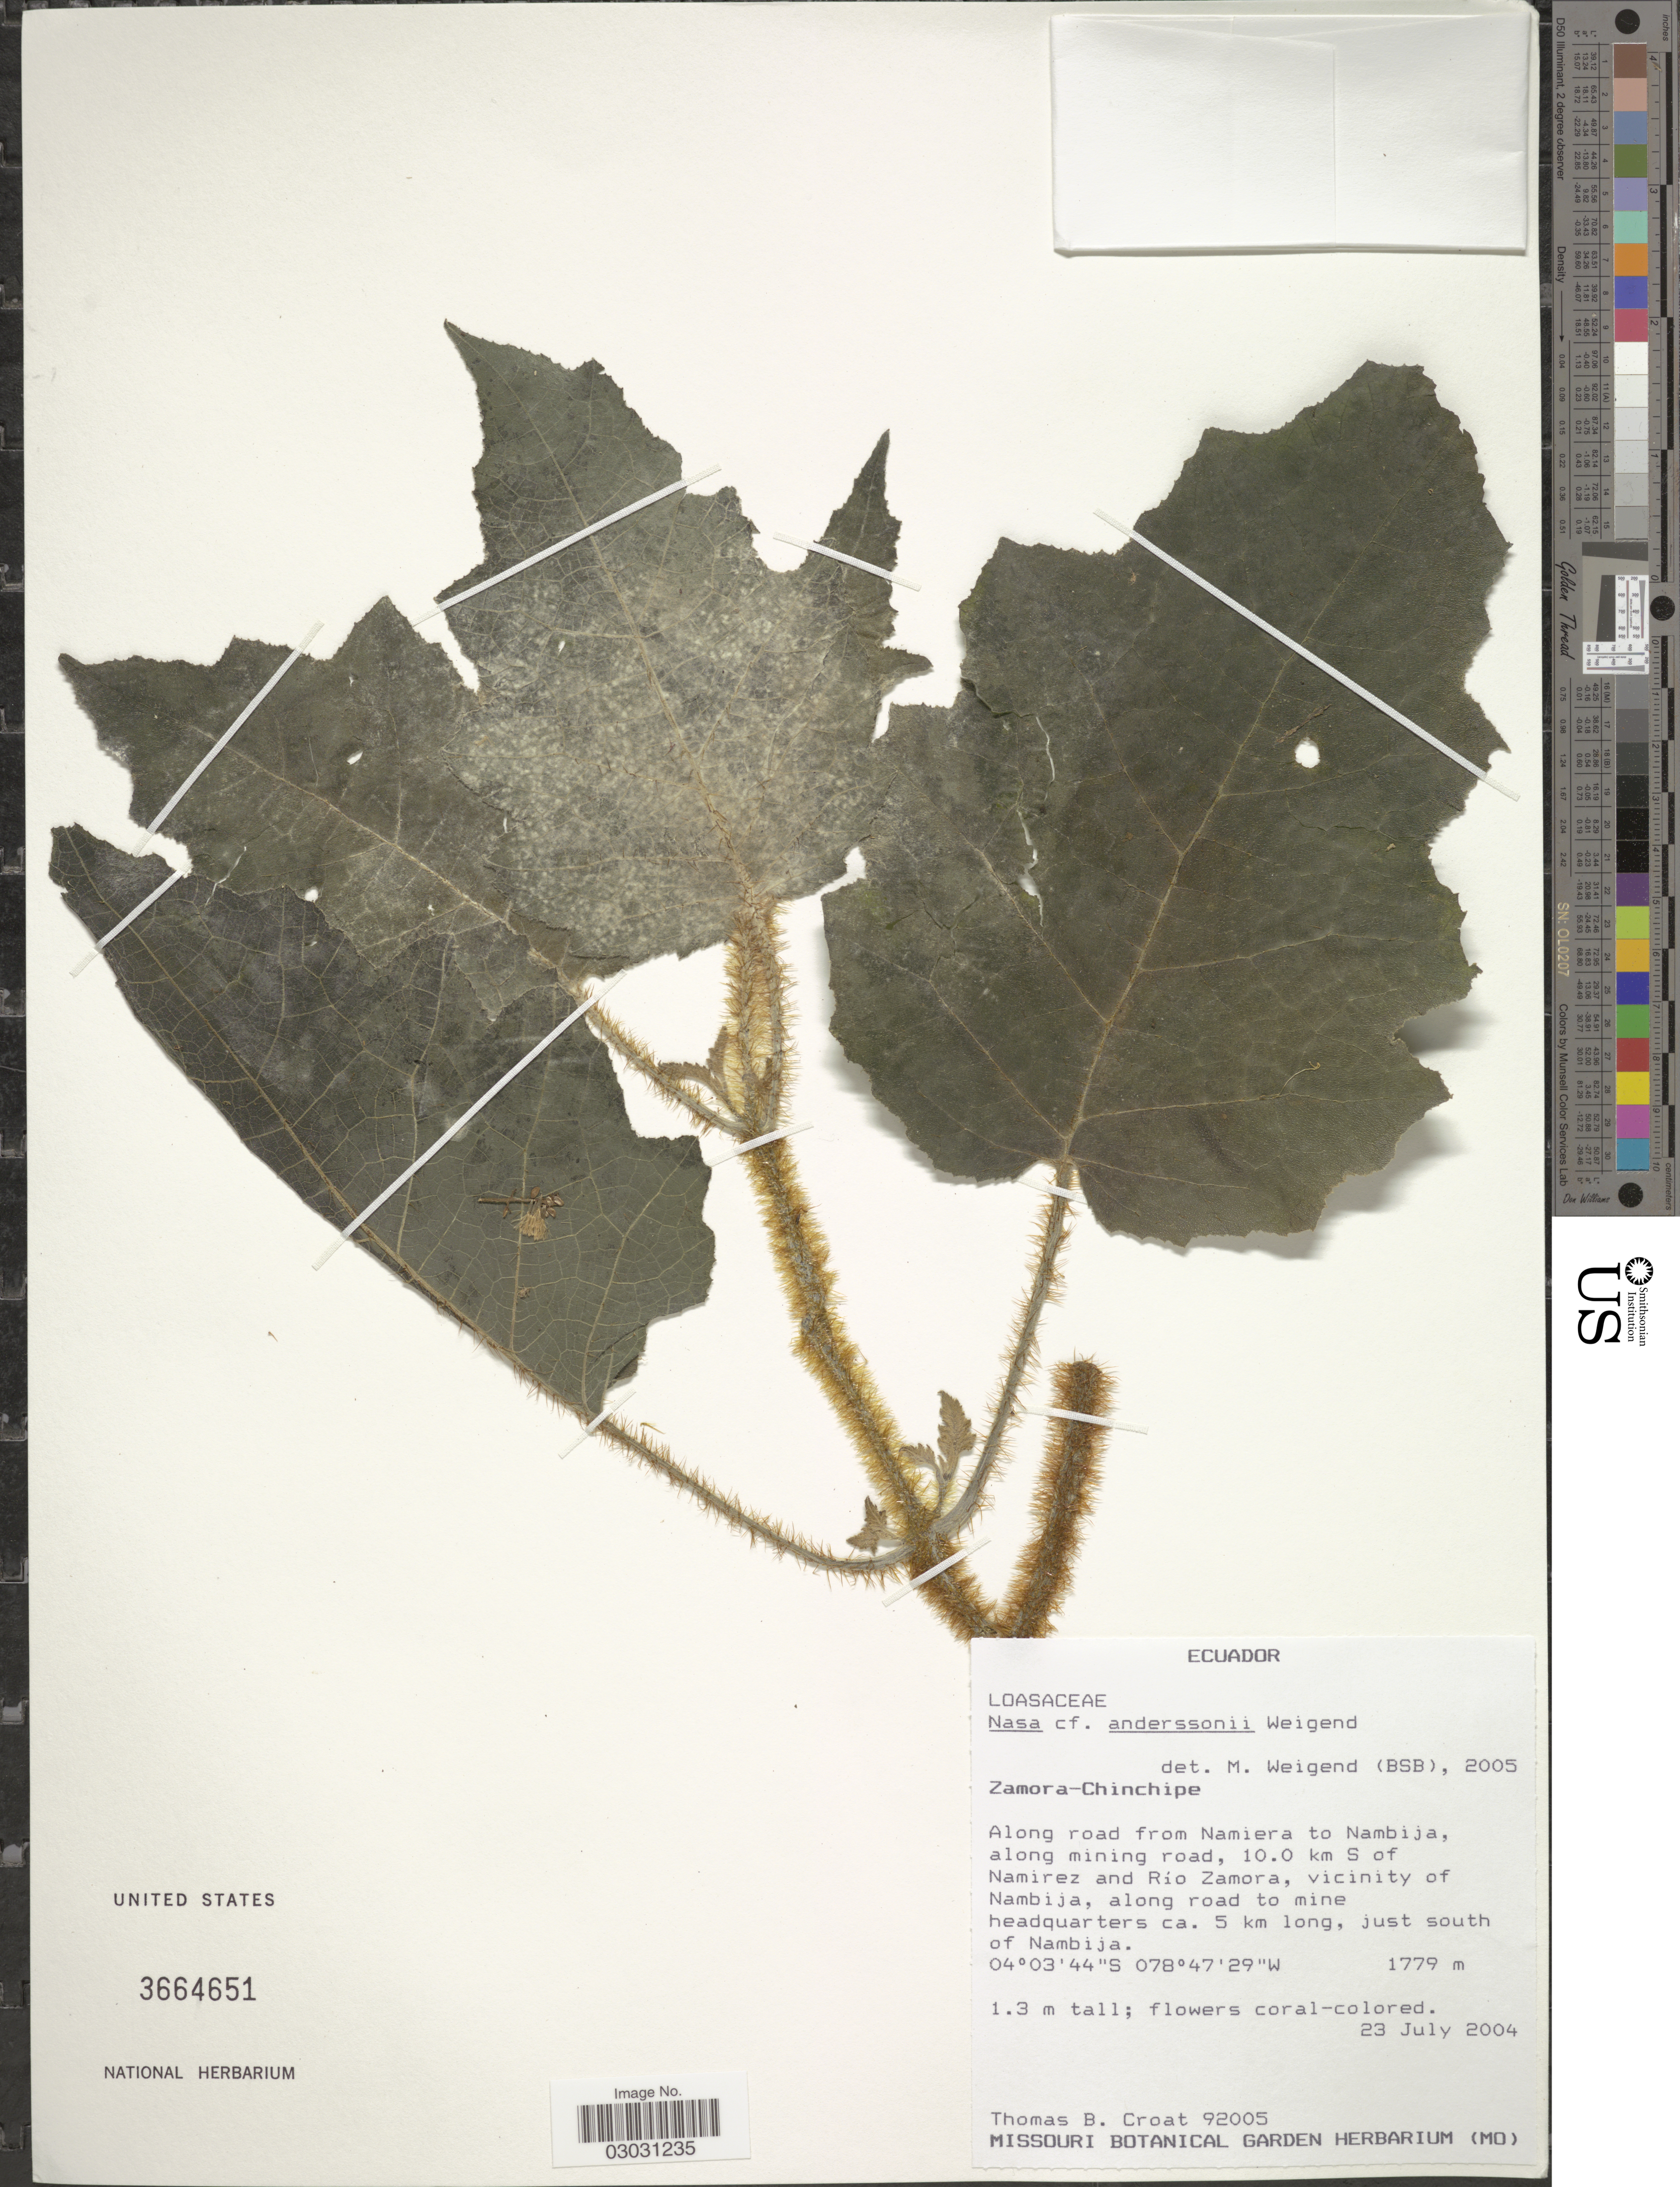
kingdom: Plantae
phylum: Tracheophyta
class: Magnoliopsida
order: Cornales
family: Loasaceae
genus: Nasa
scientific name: Nasa anderssonii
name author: Weigend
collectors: T. B. Croat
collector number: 92005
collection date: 2004-07-23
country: Ecuador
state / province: Zamora-Chinchipe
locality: Along road from Namiera to Nambija, along mining road, 10.0 km S of Namirez and Río Zamora, vicinity of Nambija, along road to mine headquarters ca. 5 km along, just south of Nambija.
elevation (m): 1779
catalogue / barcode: US 3664651